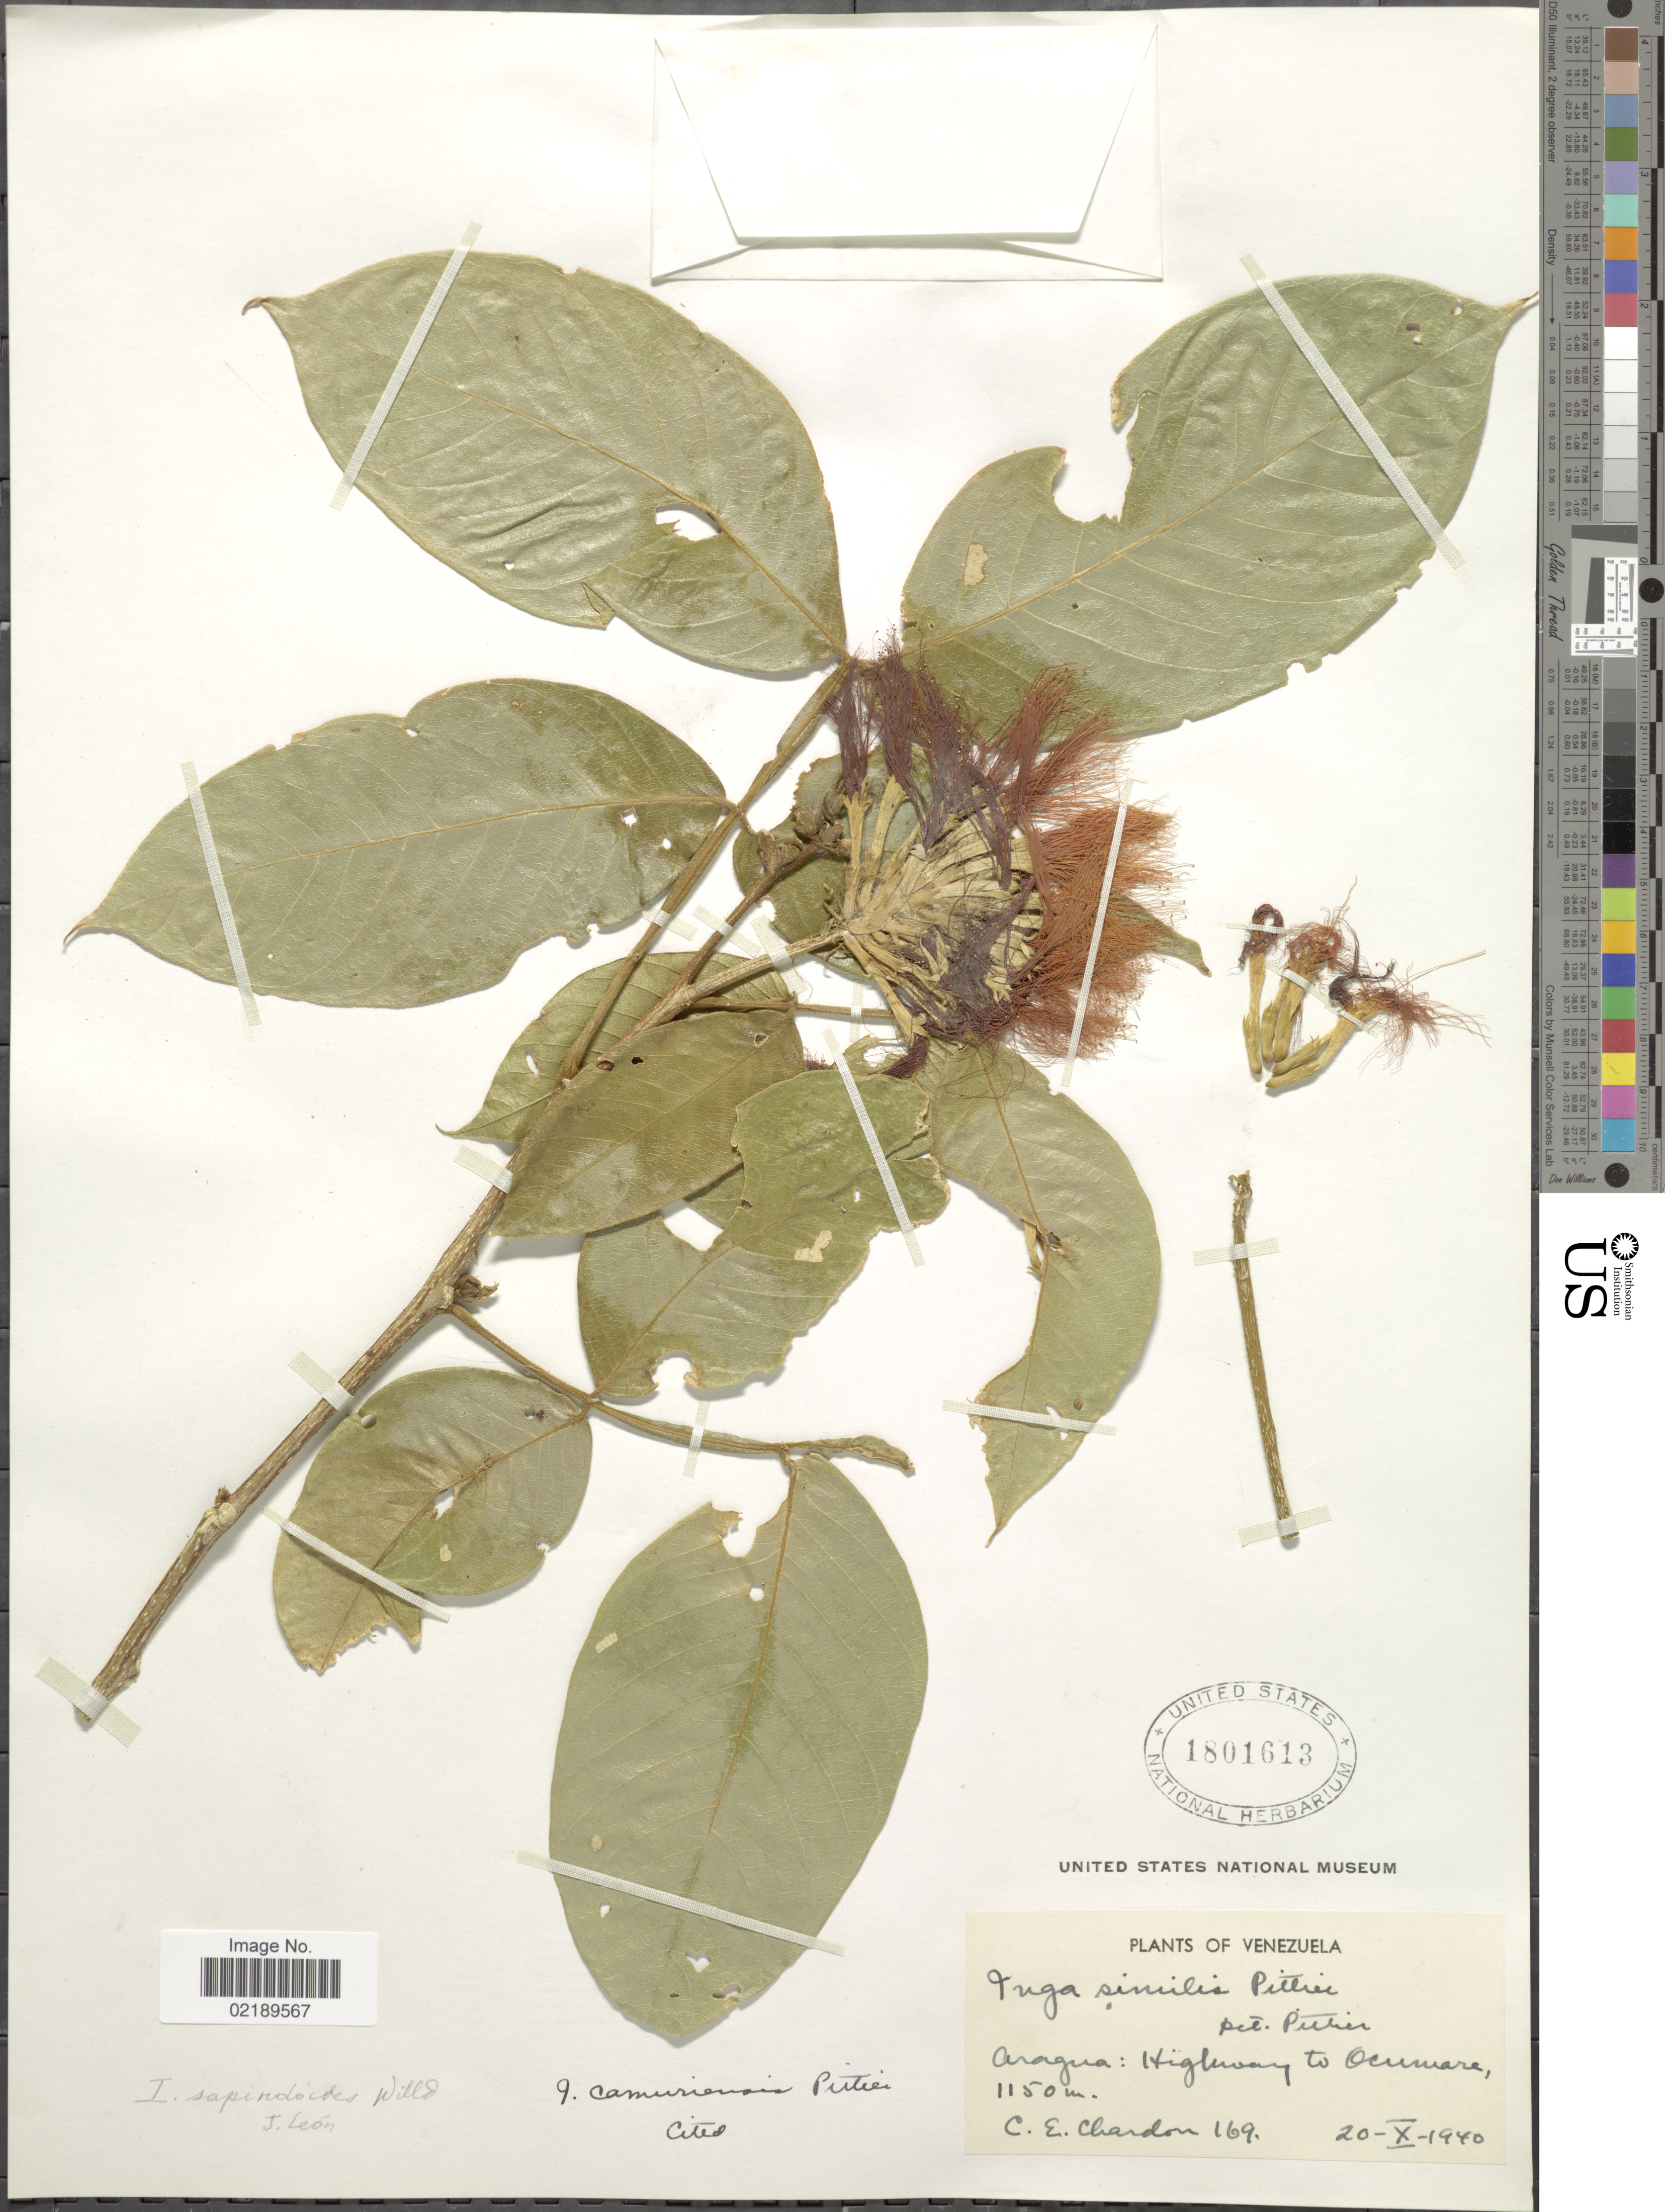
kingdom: Plantae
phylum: Tracheophyta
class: Magnoliopsida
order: Fabales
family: Fabaceae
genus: Inga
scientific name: Inga sapindoides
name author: Willd.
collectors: C. E. Chardón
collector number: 169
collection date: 1940-10-20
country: Venezuela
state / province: Aragua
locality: Highway to Ocumara.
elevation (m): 1150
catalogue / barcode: US 1801613